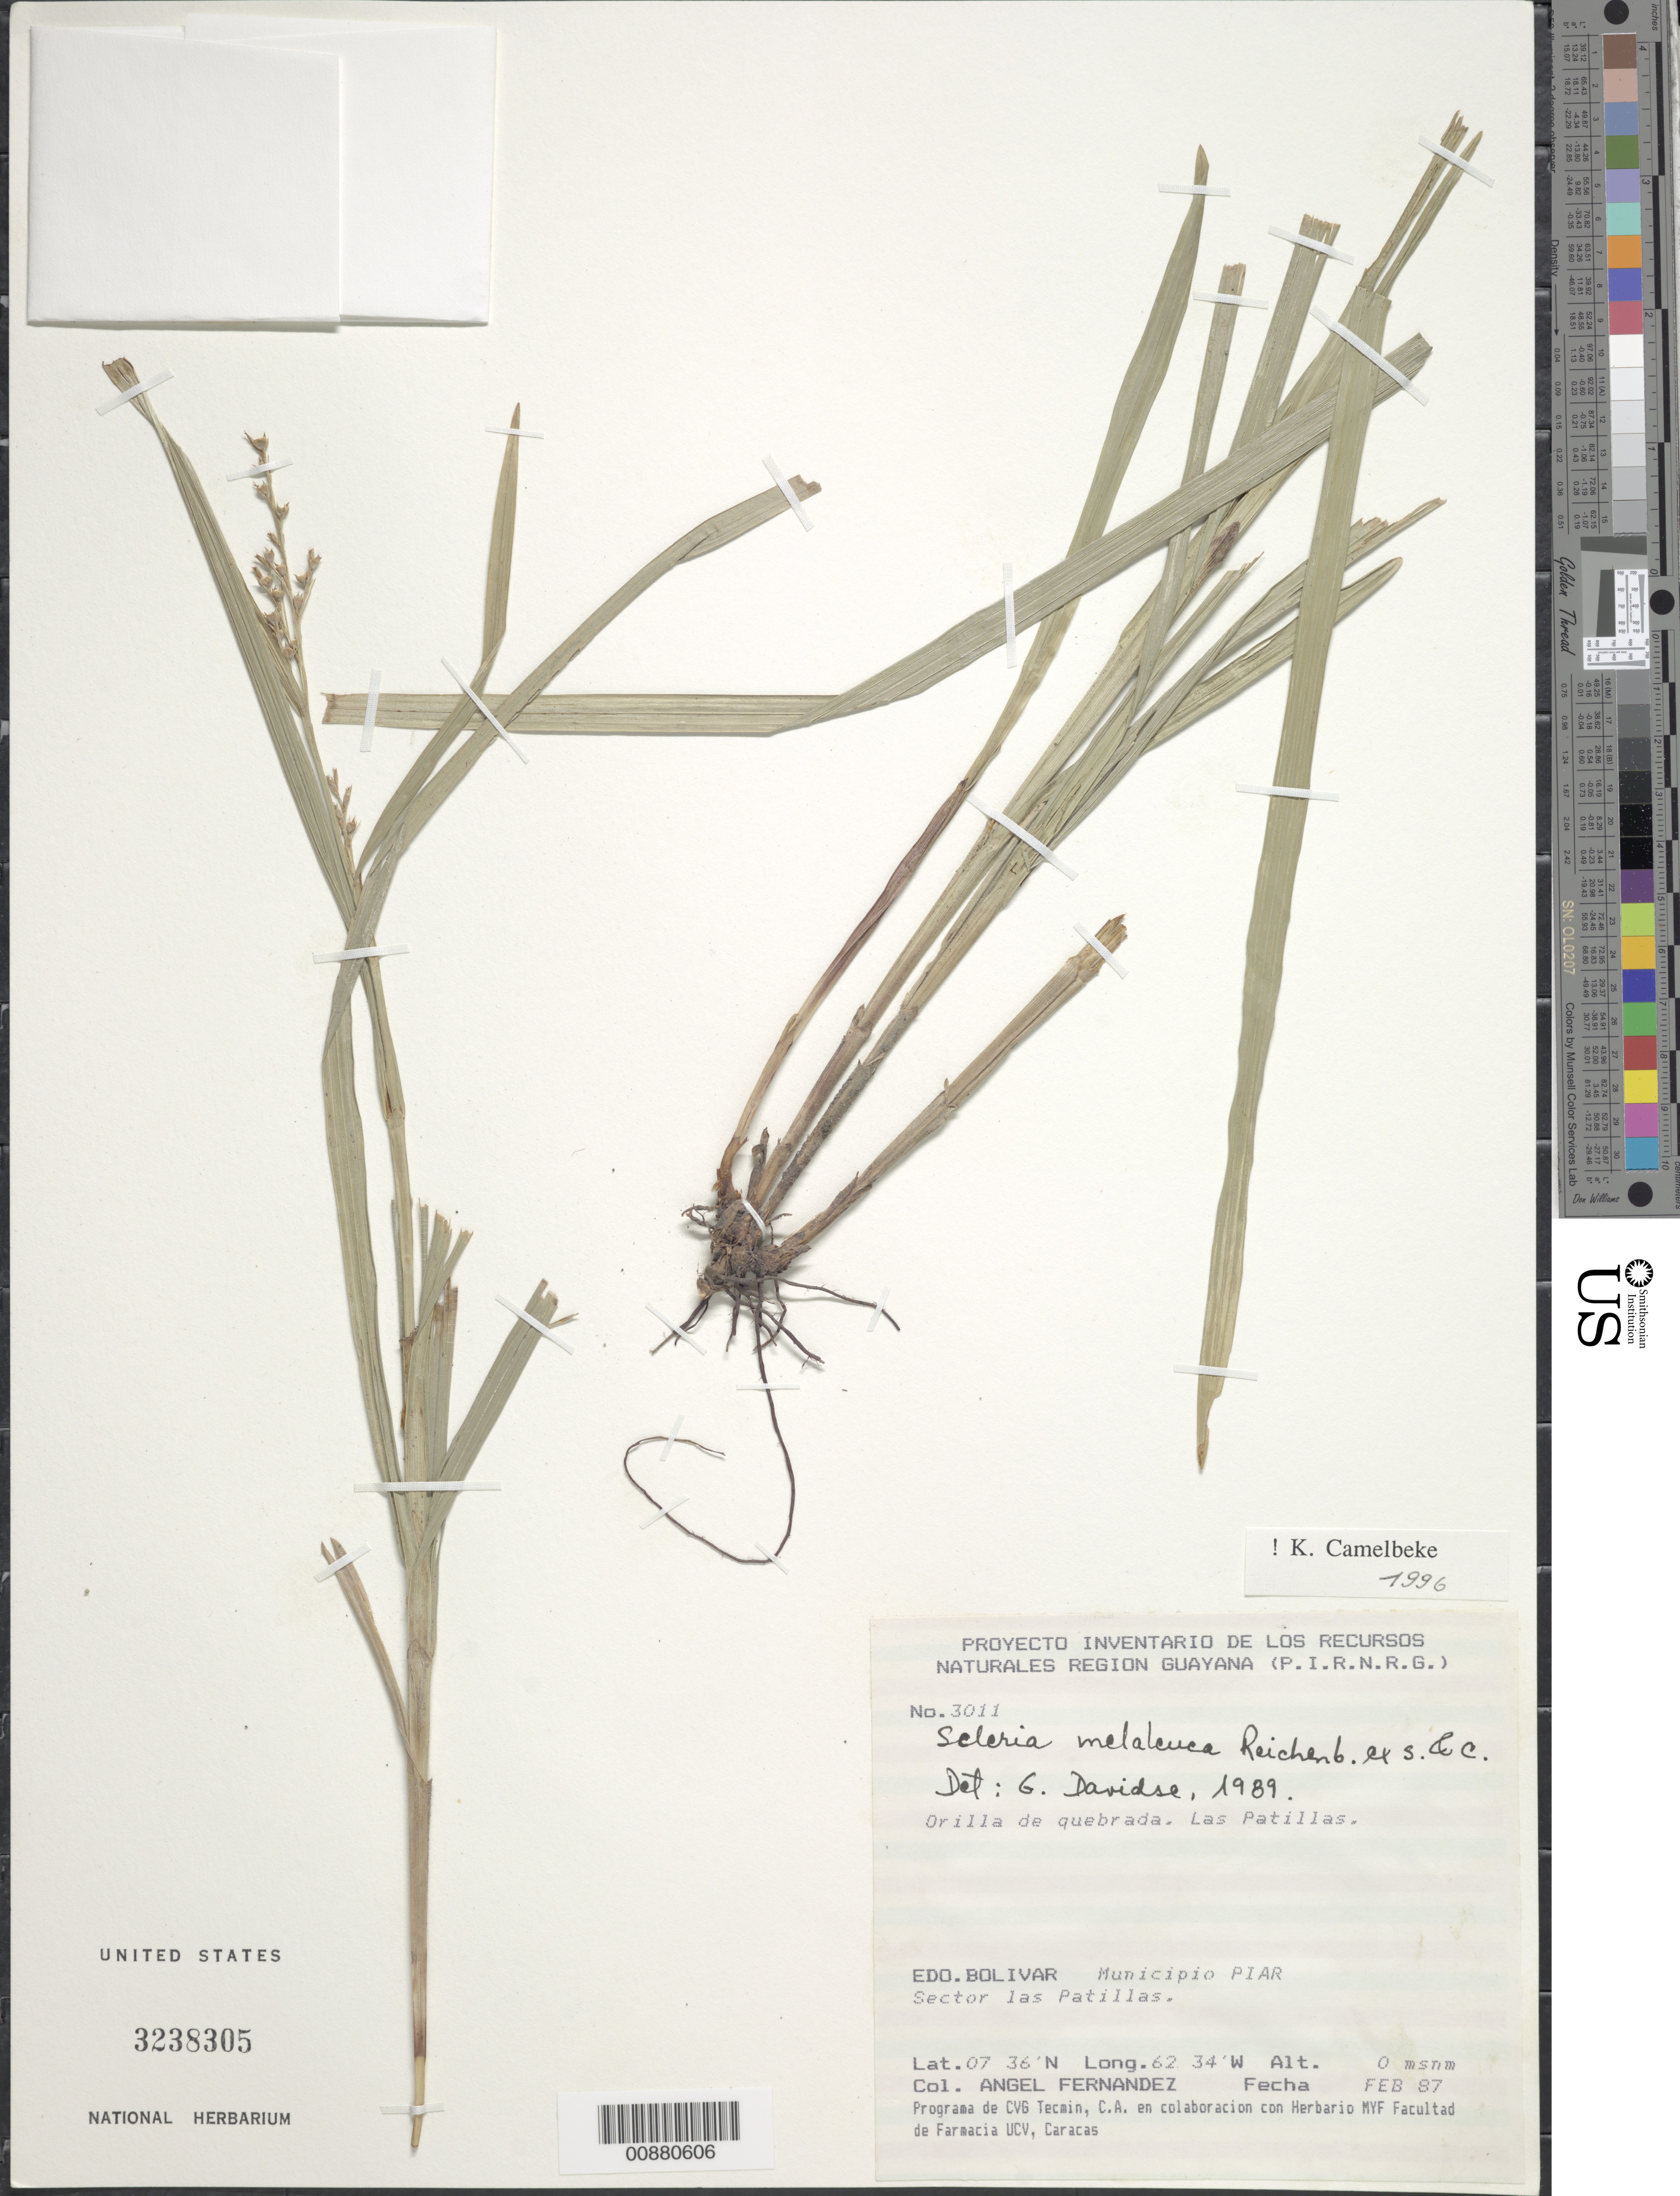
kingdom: Plantae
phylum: Tracheophyta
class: Liliopsida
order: Poales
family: Cyperaceae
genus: Scleria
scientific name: Scleria gaertneri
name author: Raddi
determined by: Strong, Mark T., (BOT), Smithsonian Institution - National Museum of Natural History (UNITED STATES)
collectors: A. Fernández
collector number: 3011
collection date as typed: Feb-87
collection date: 1987-02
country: Venezuela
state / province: Bolívar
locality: Mun. Piar, Sector las Patillas, Las Patillas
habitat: Orilla de quebrada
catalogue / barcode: US 3238305